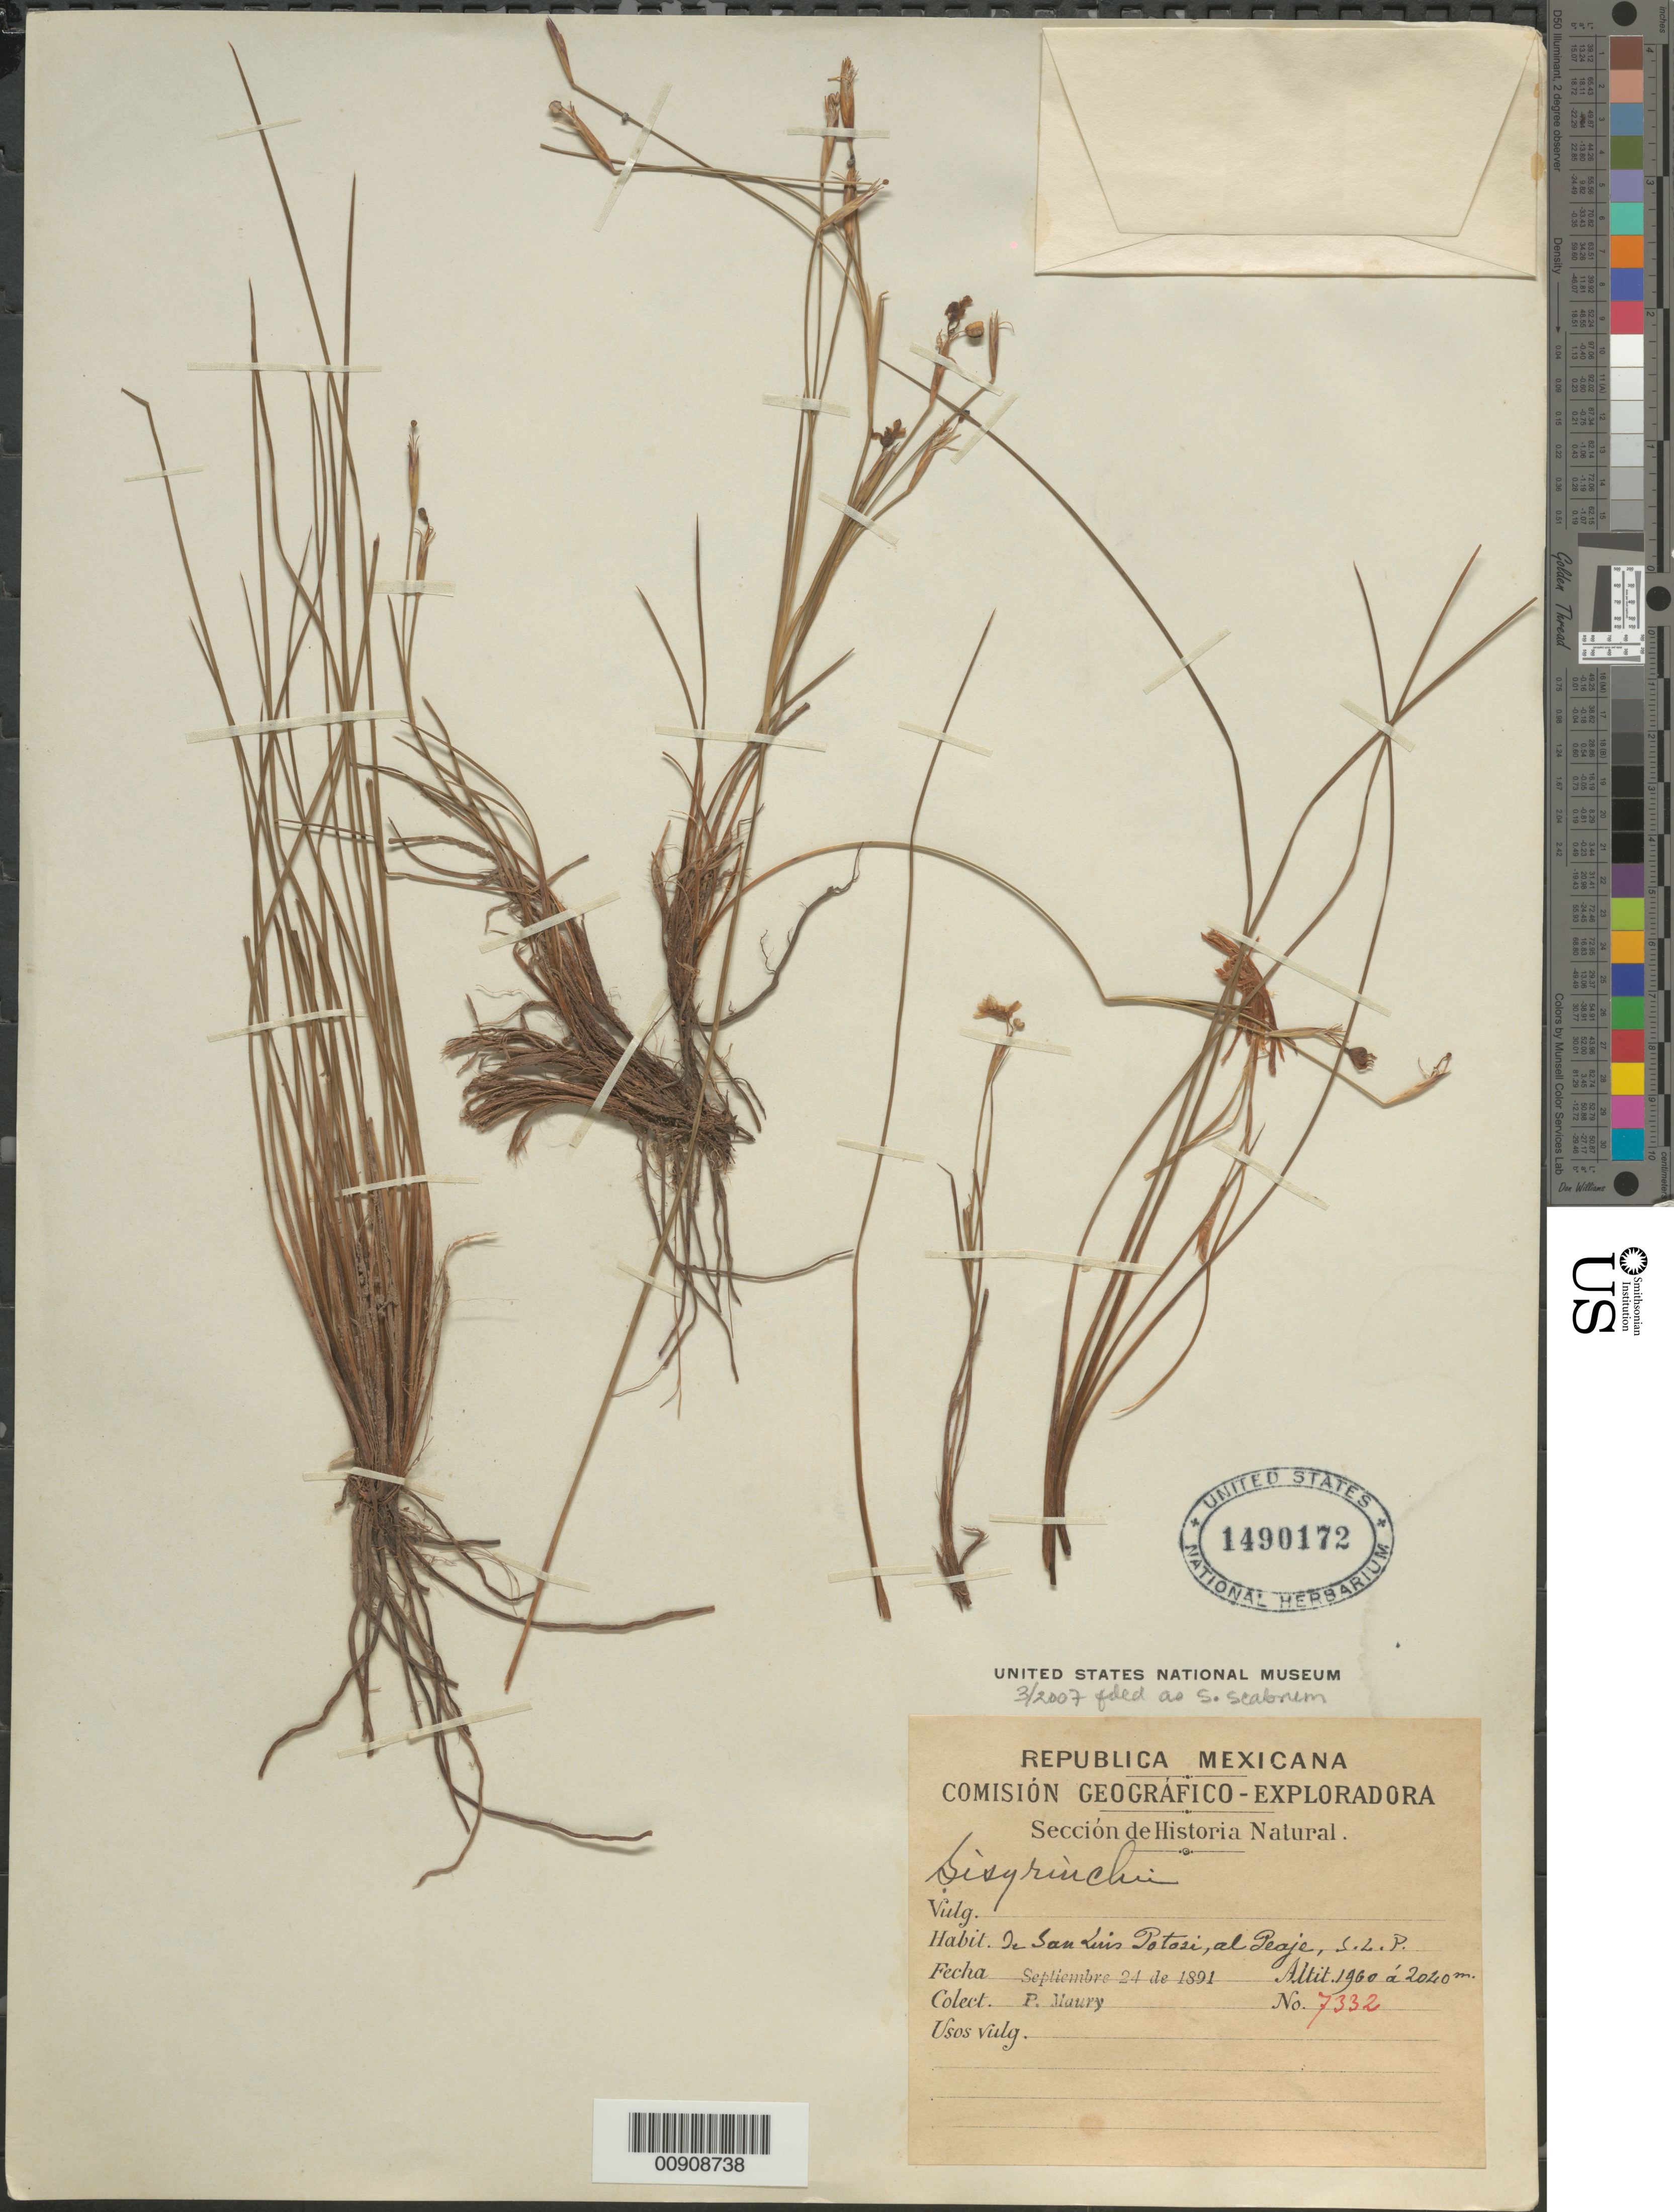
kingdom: Plantae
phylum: Tracheophyta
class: Liliopsida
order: Asparagales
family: Iridaceae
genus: Sisyrinchium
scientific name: Sisyrinchium scabrum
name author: Schltdl. & Cham.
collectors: P. J. Maury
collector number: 7332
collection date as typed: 24 Sep 1891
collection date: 1891-09-24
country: Mexico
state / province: San Luis Potosí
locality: De San Luis Potosí, al Peaje, S.L.P.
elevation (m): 2040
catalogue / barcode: US 1490172